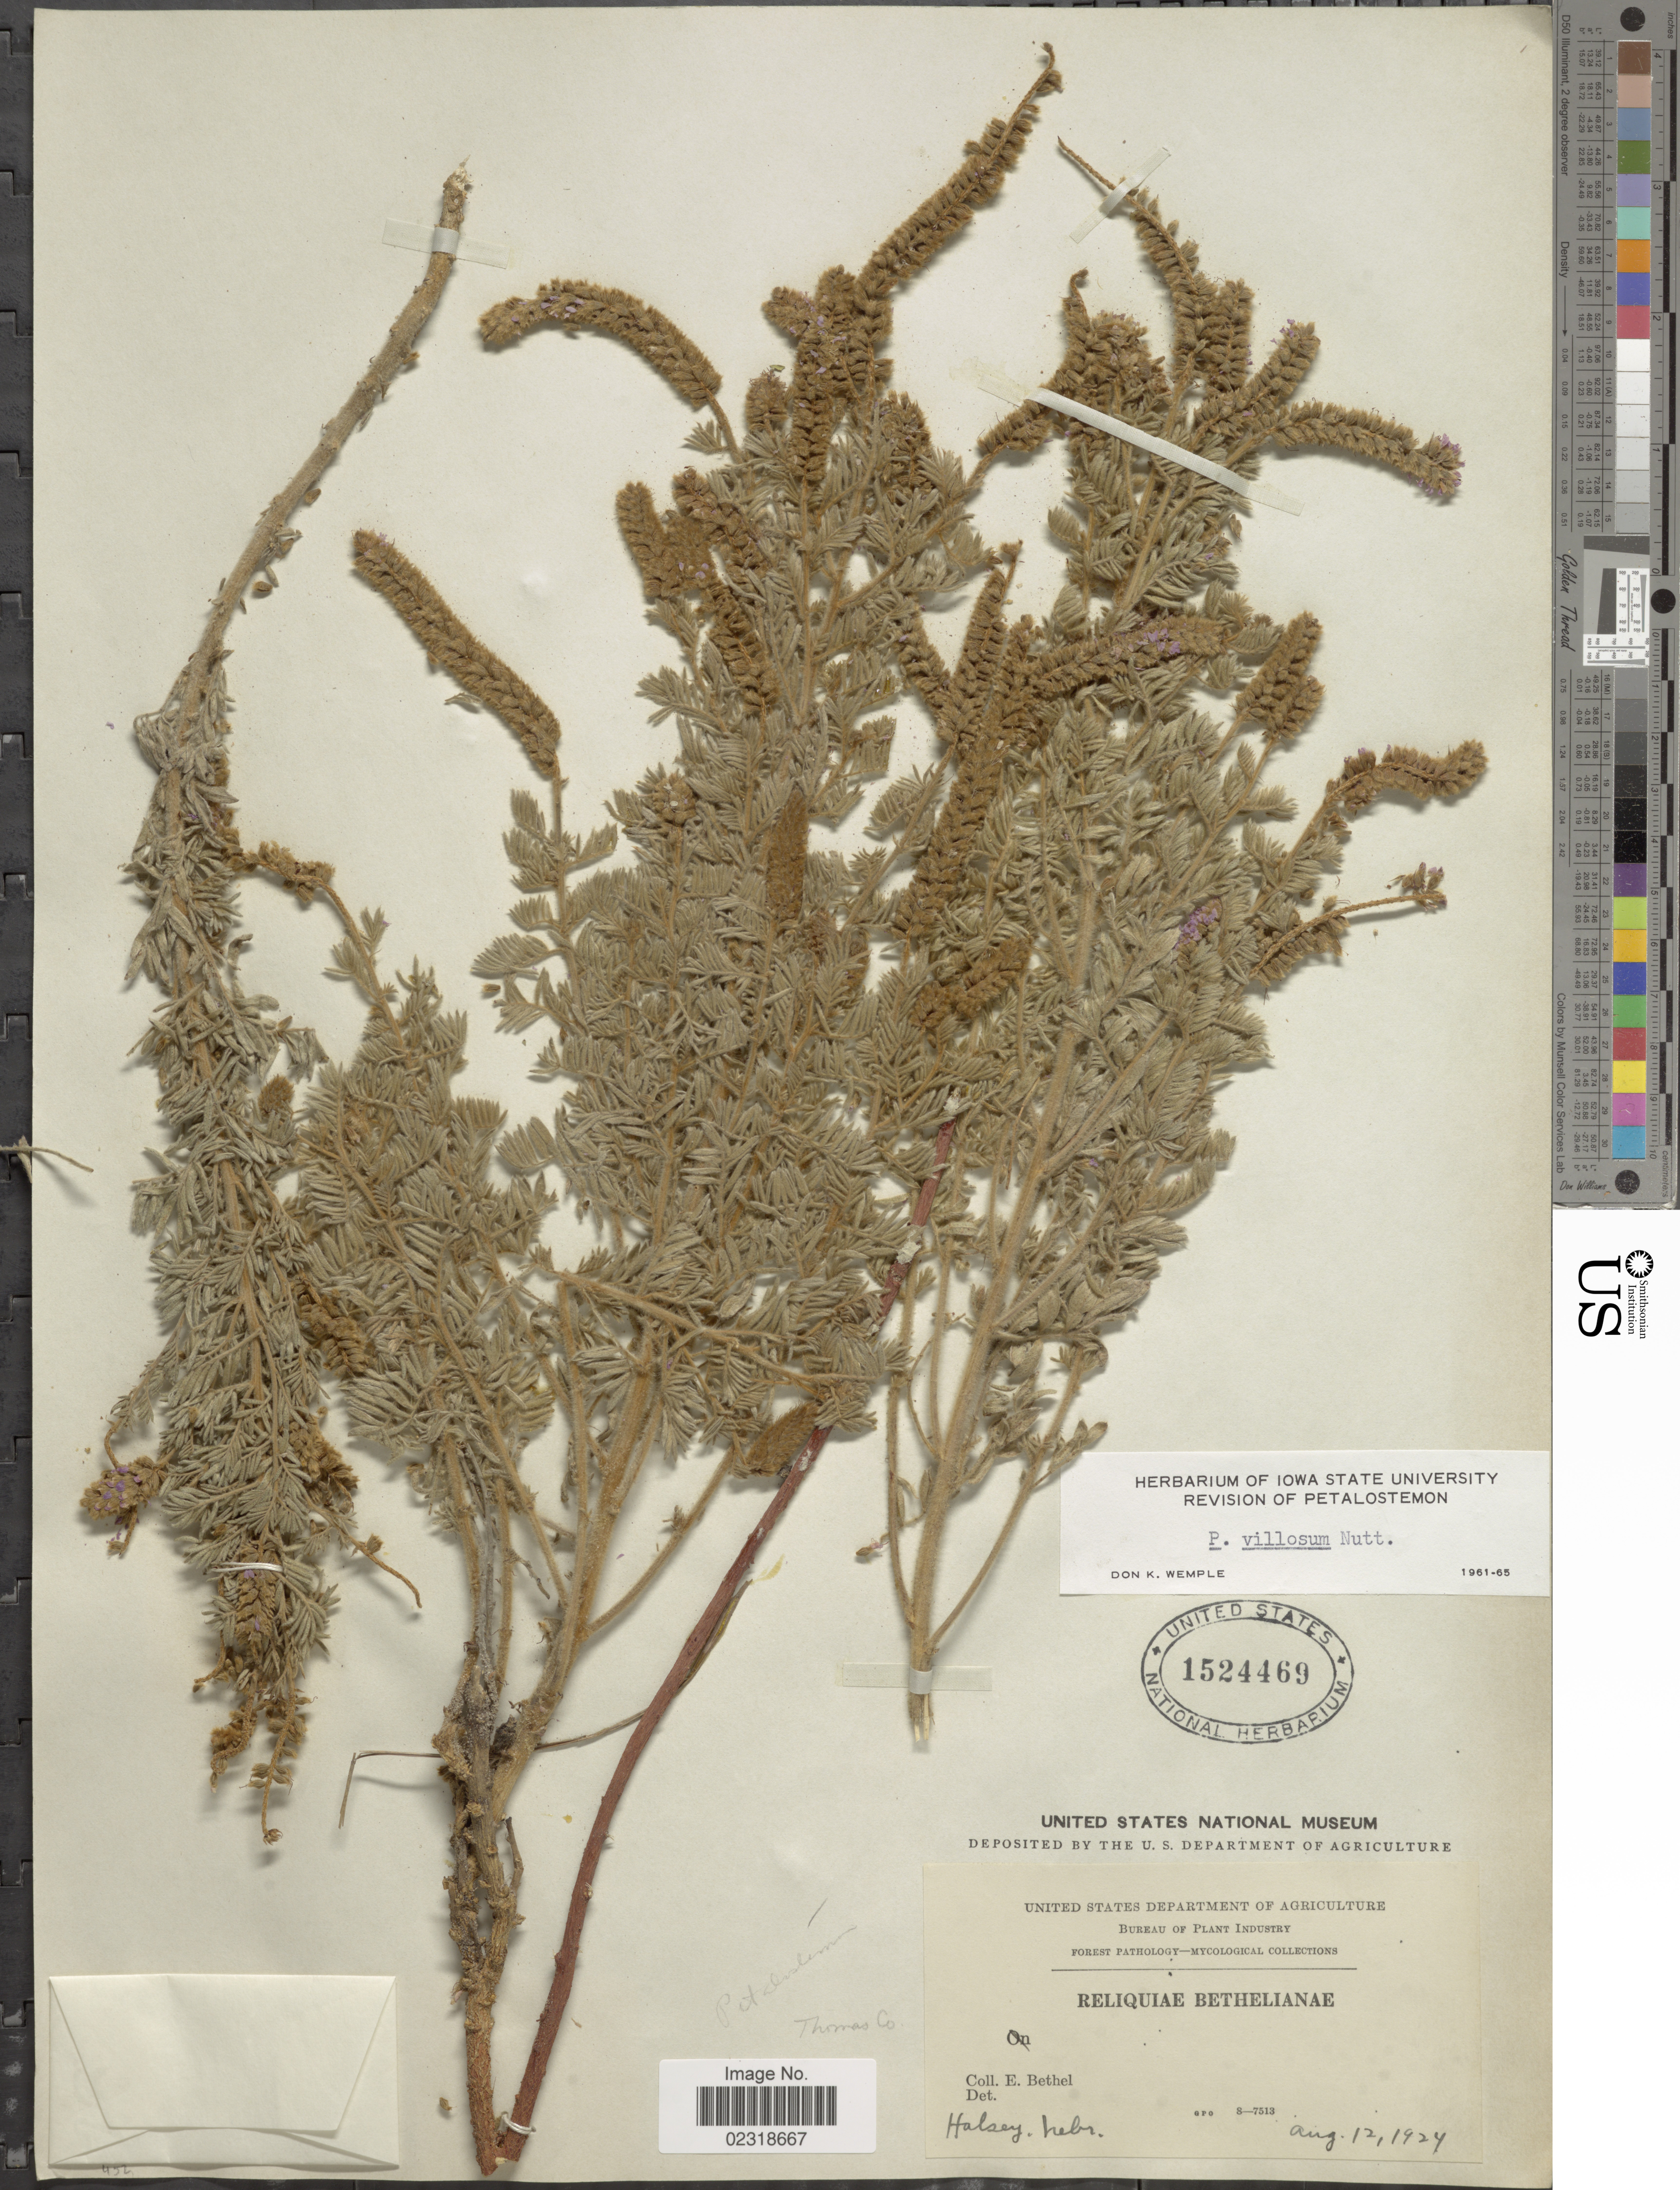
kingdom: Plantae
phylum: Tracheophyta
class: Magnoliopsida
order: Fabales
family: Fabaceae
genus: Dalea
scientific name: Dalea villosa var. villosa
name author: (Nutt.) Spreng.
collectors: E. Bethel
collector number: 8-7513?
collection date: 1924-08-12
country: United States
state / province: Nebraska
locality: Halsey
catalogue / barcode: US 1524469